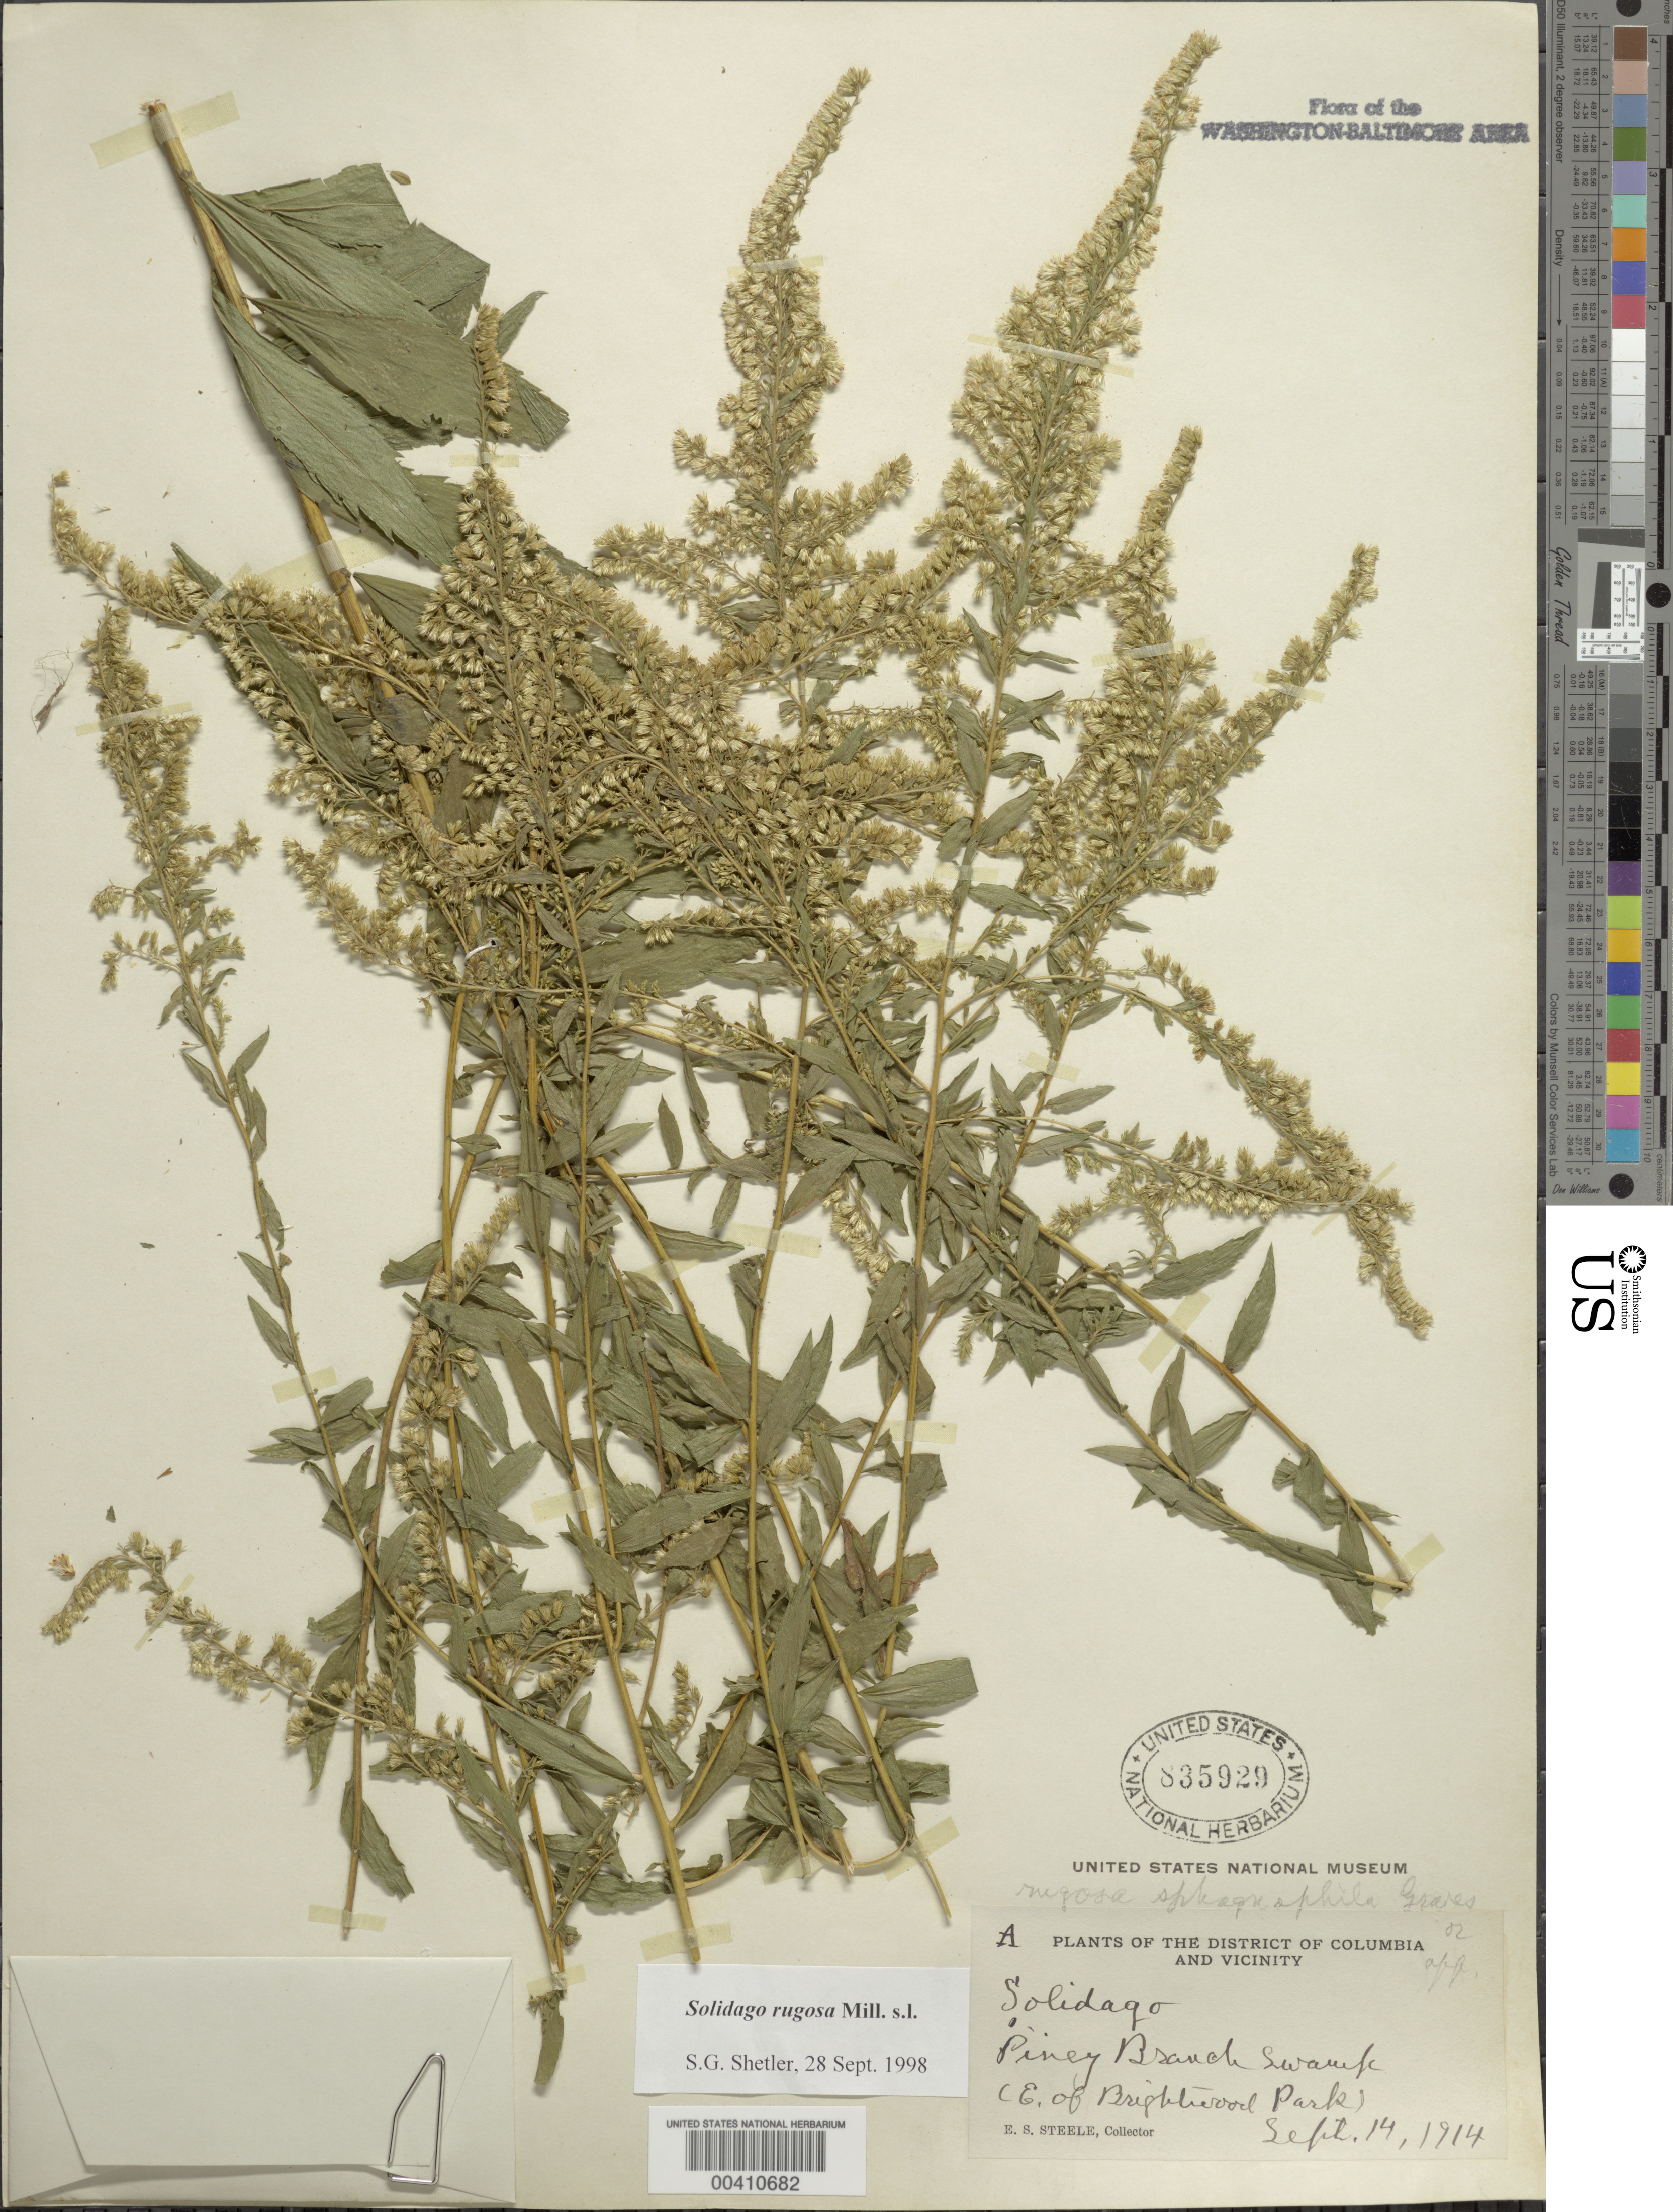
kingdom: Plantae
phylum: Tracheophyta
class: Magnoliopsida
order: Asterales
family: Asteraceae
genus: Solidago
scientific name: Solidago rugosa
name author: Mill.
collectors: E. Steele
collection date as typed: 14 Sep 1914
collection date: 1914-09-14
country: United States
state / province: District of Columbia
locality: Piney Branch Swamp (east of Brightwood Park) Rock Creek Park & vicinity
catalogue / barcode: US 835929